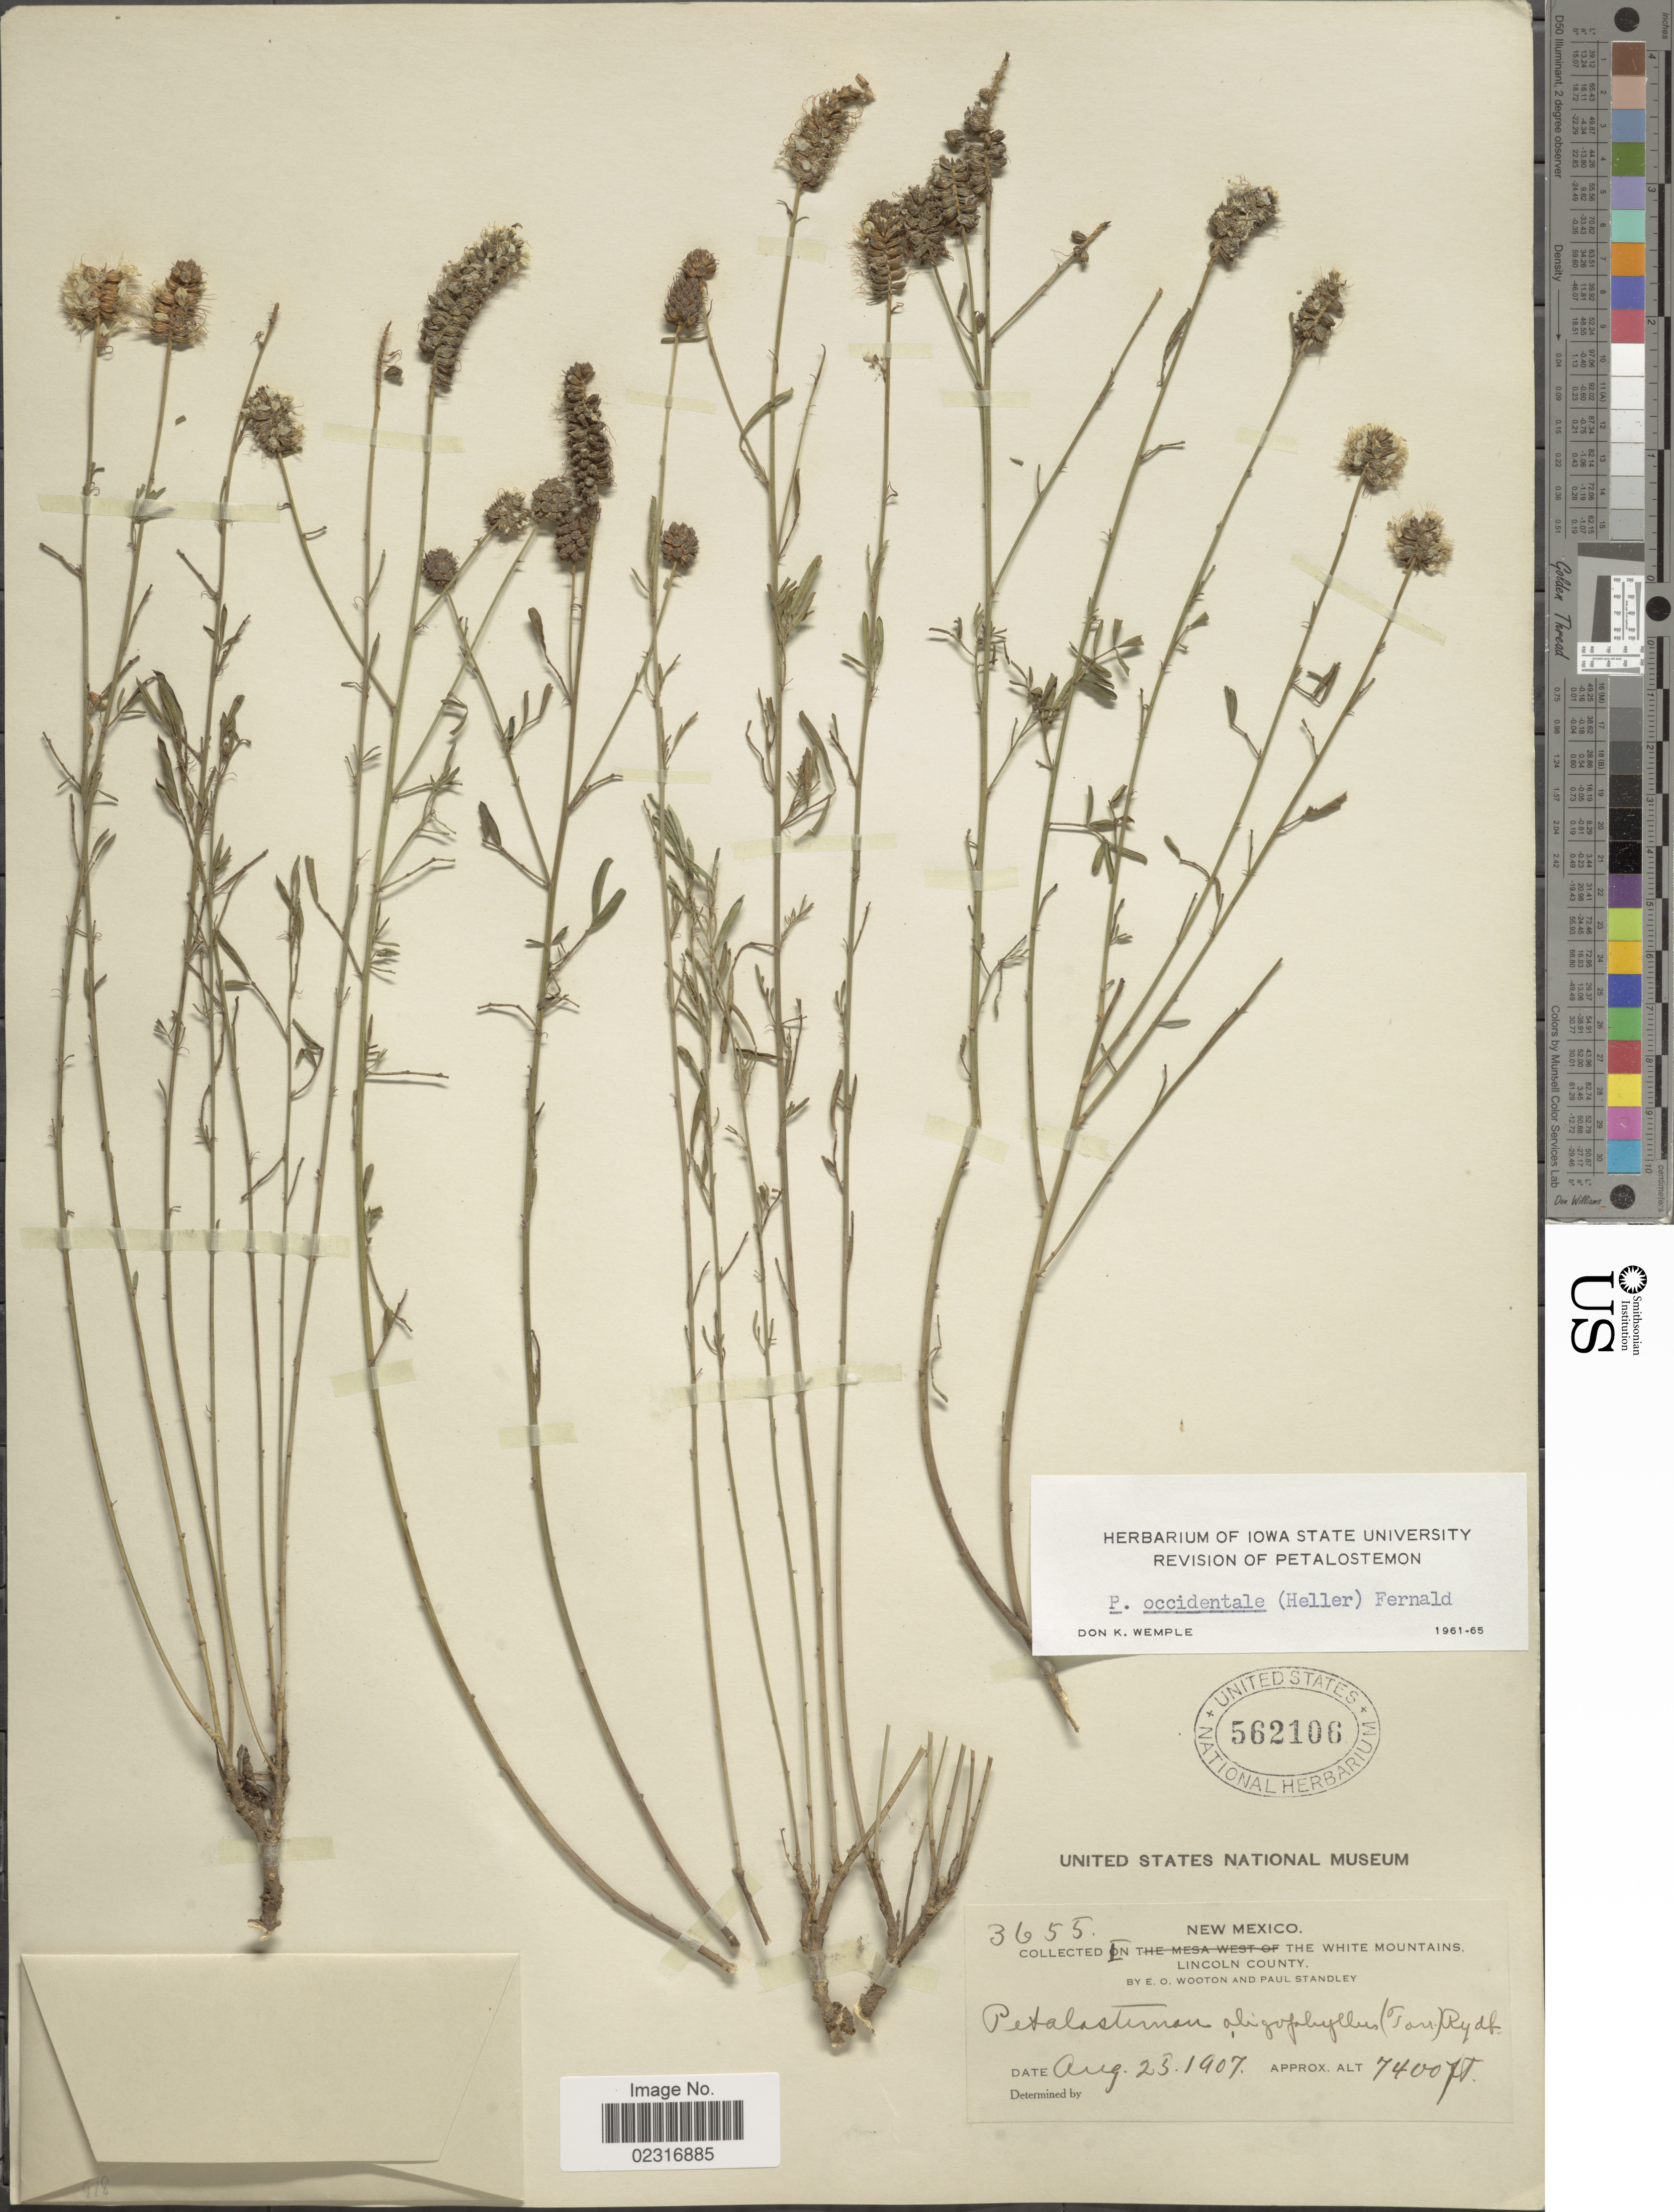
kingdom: Plantae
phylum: Tracheophyta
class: Magnoliopsida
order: Fabales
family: Fabaceae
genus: Dalea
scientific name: Dalea candida var. oligophylla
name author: (Torr) Shinners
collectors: E. O. Wooton & P. C. Standley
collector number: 3655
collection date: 1907-08-25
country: United States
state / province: New Mexico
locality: The White Mountains. Lincoln County.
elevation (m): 2256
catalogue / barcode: US 562106